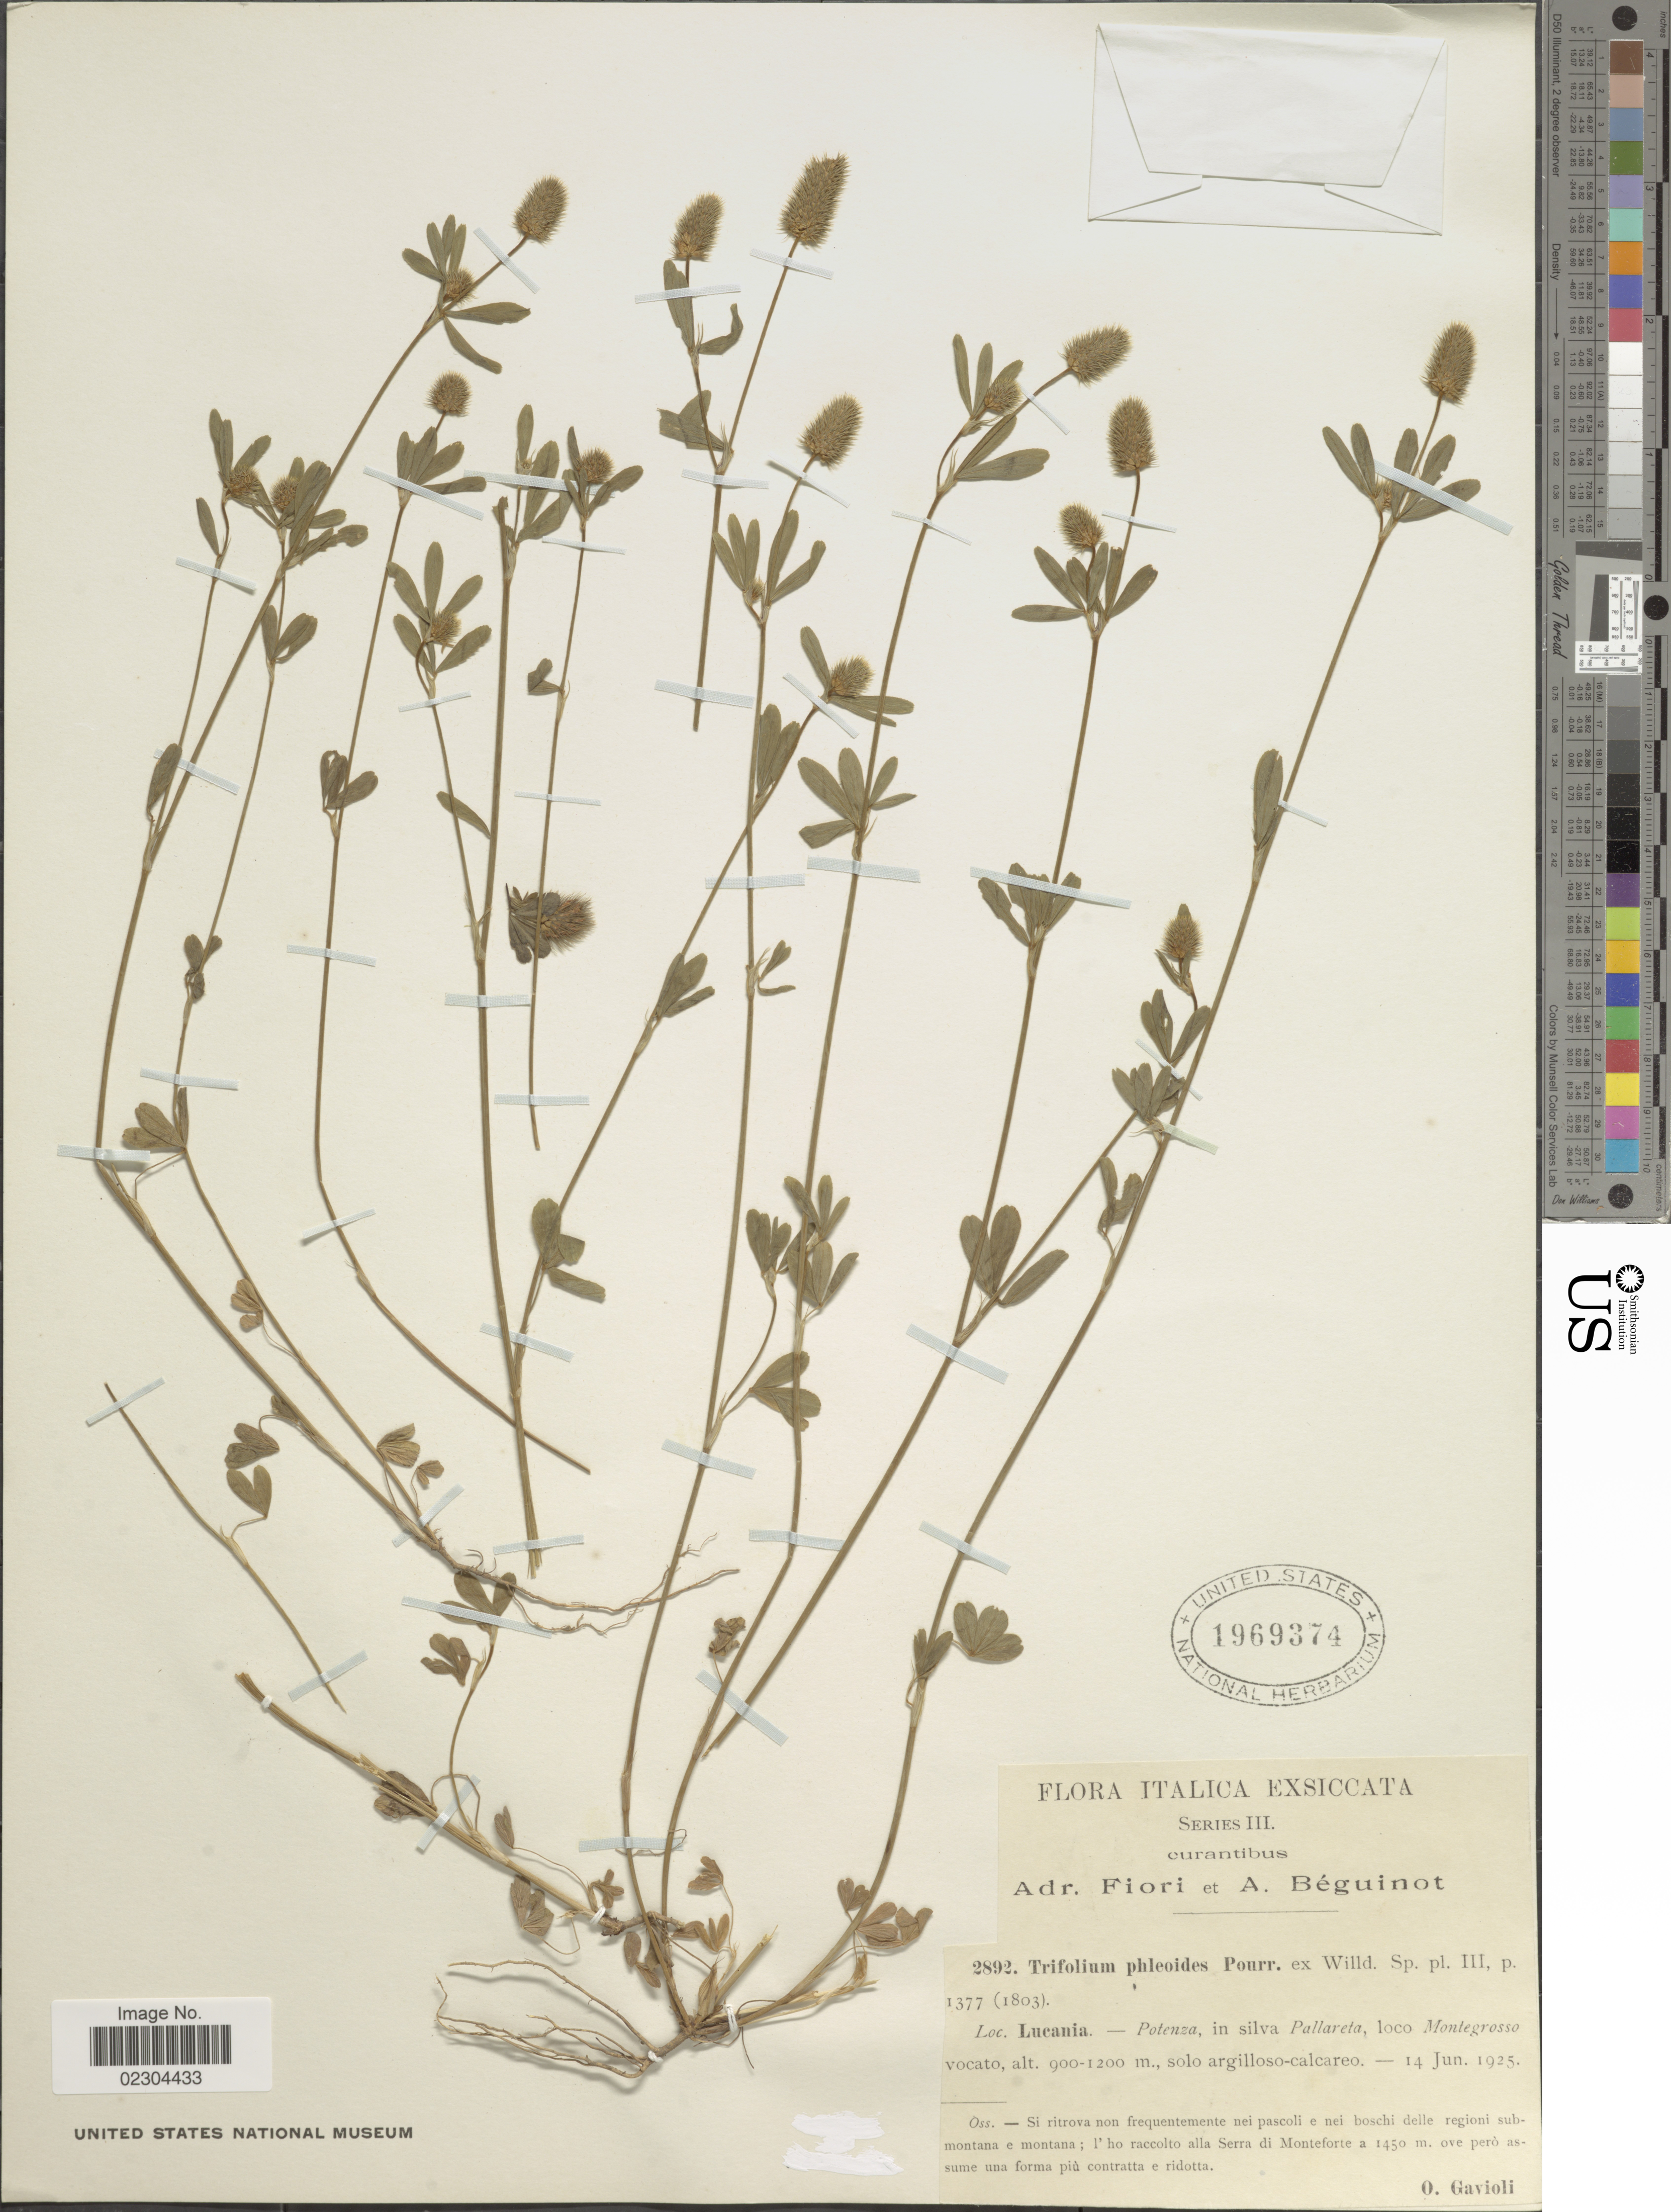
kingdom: Plantae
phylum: Tracheophyta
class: Magnoliopsida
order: Fabales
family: Fabaceae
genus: Trifolium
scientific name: Trifolium phleoides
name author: Willd.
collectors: O. Gavioli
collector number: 2892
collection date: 1925-06-14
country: Italy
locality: Lucania-Potenza in silva Pallareta, loco Montegrosso vocato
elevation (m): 900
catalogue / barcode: US 1969374